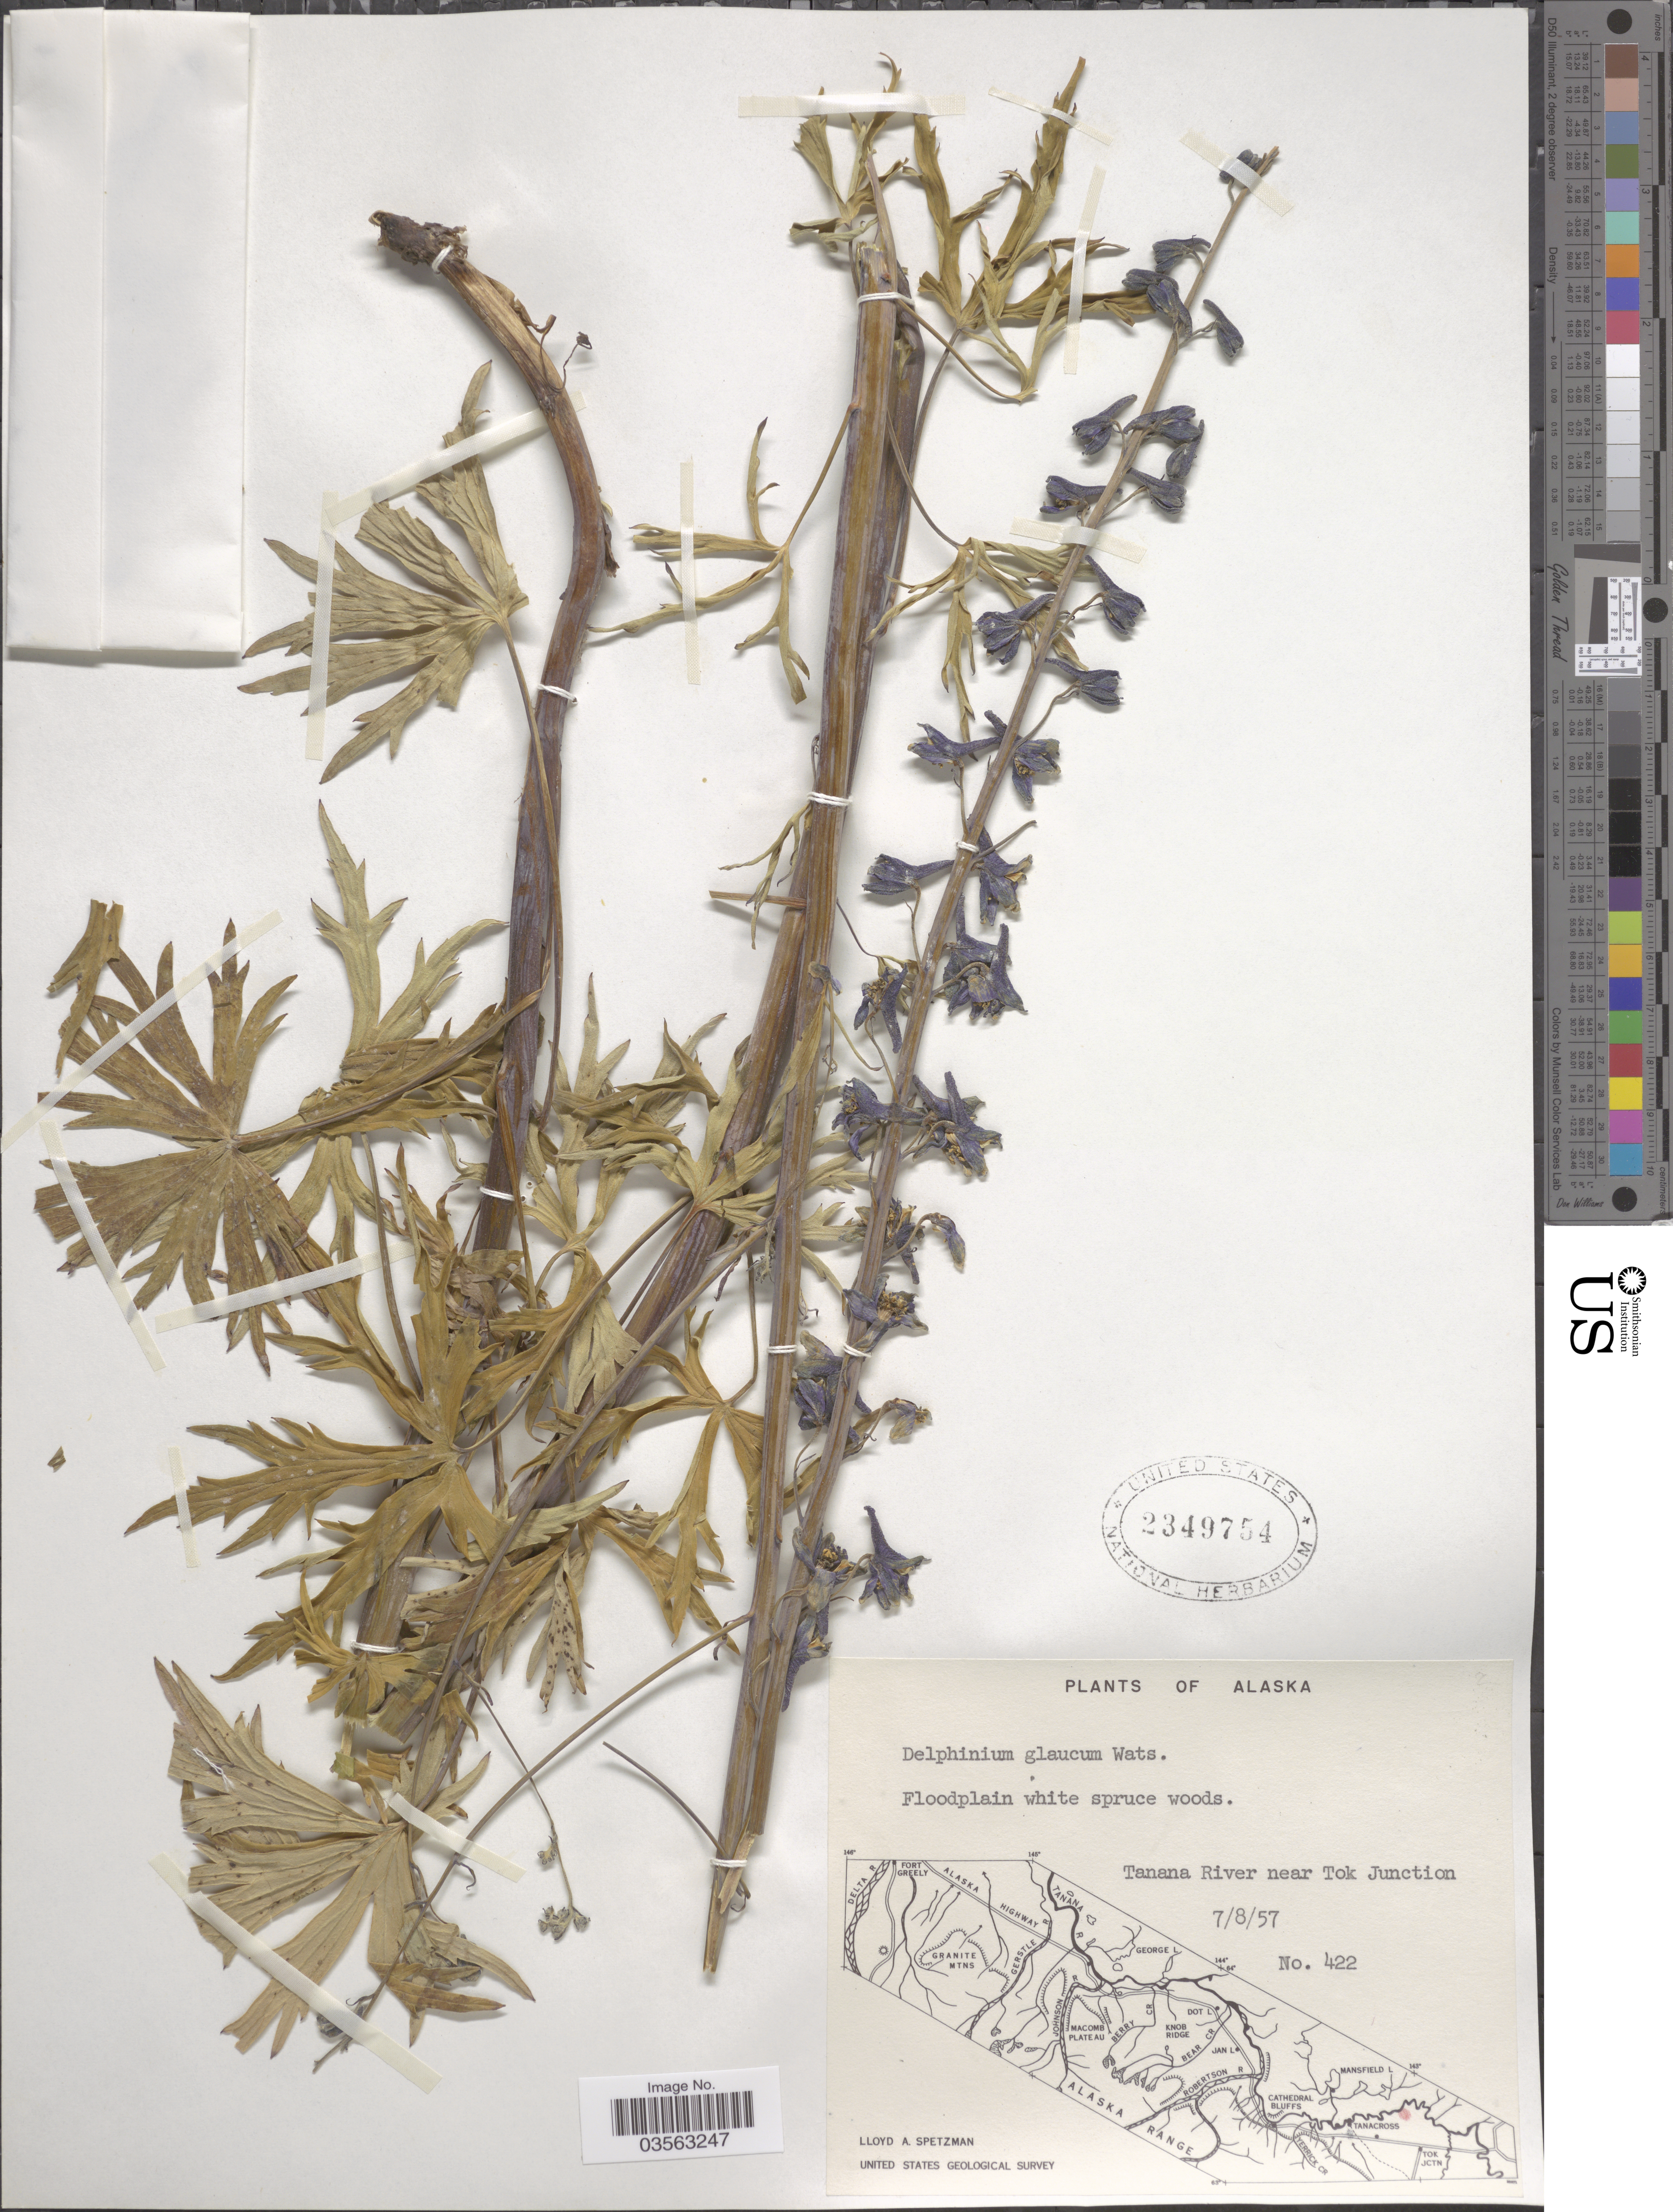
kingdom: Plantae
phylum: Tracheophyta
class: Magnoliopsida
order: Ranunculales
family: Ranunculaceae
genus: Delphinium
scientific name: Delphinium glaucum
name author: S. Watson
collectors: L. Spetzman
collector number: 422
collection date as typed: Transcribed d/m/y: 8/7/57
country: United States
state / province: Alaska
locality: Tanana River near Tok Junction.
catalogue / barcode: US 2349754